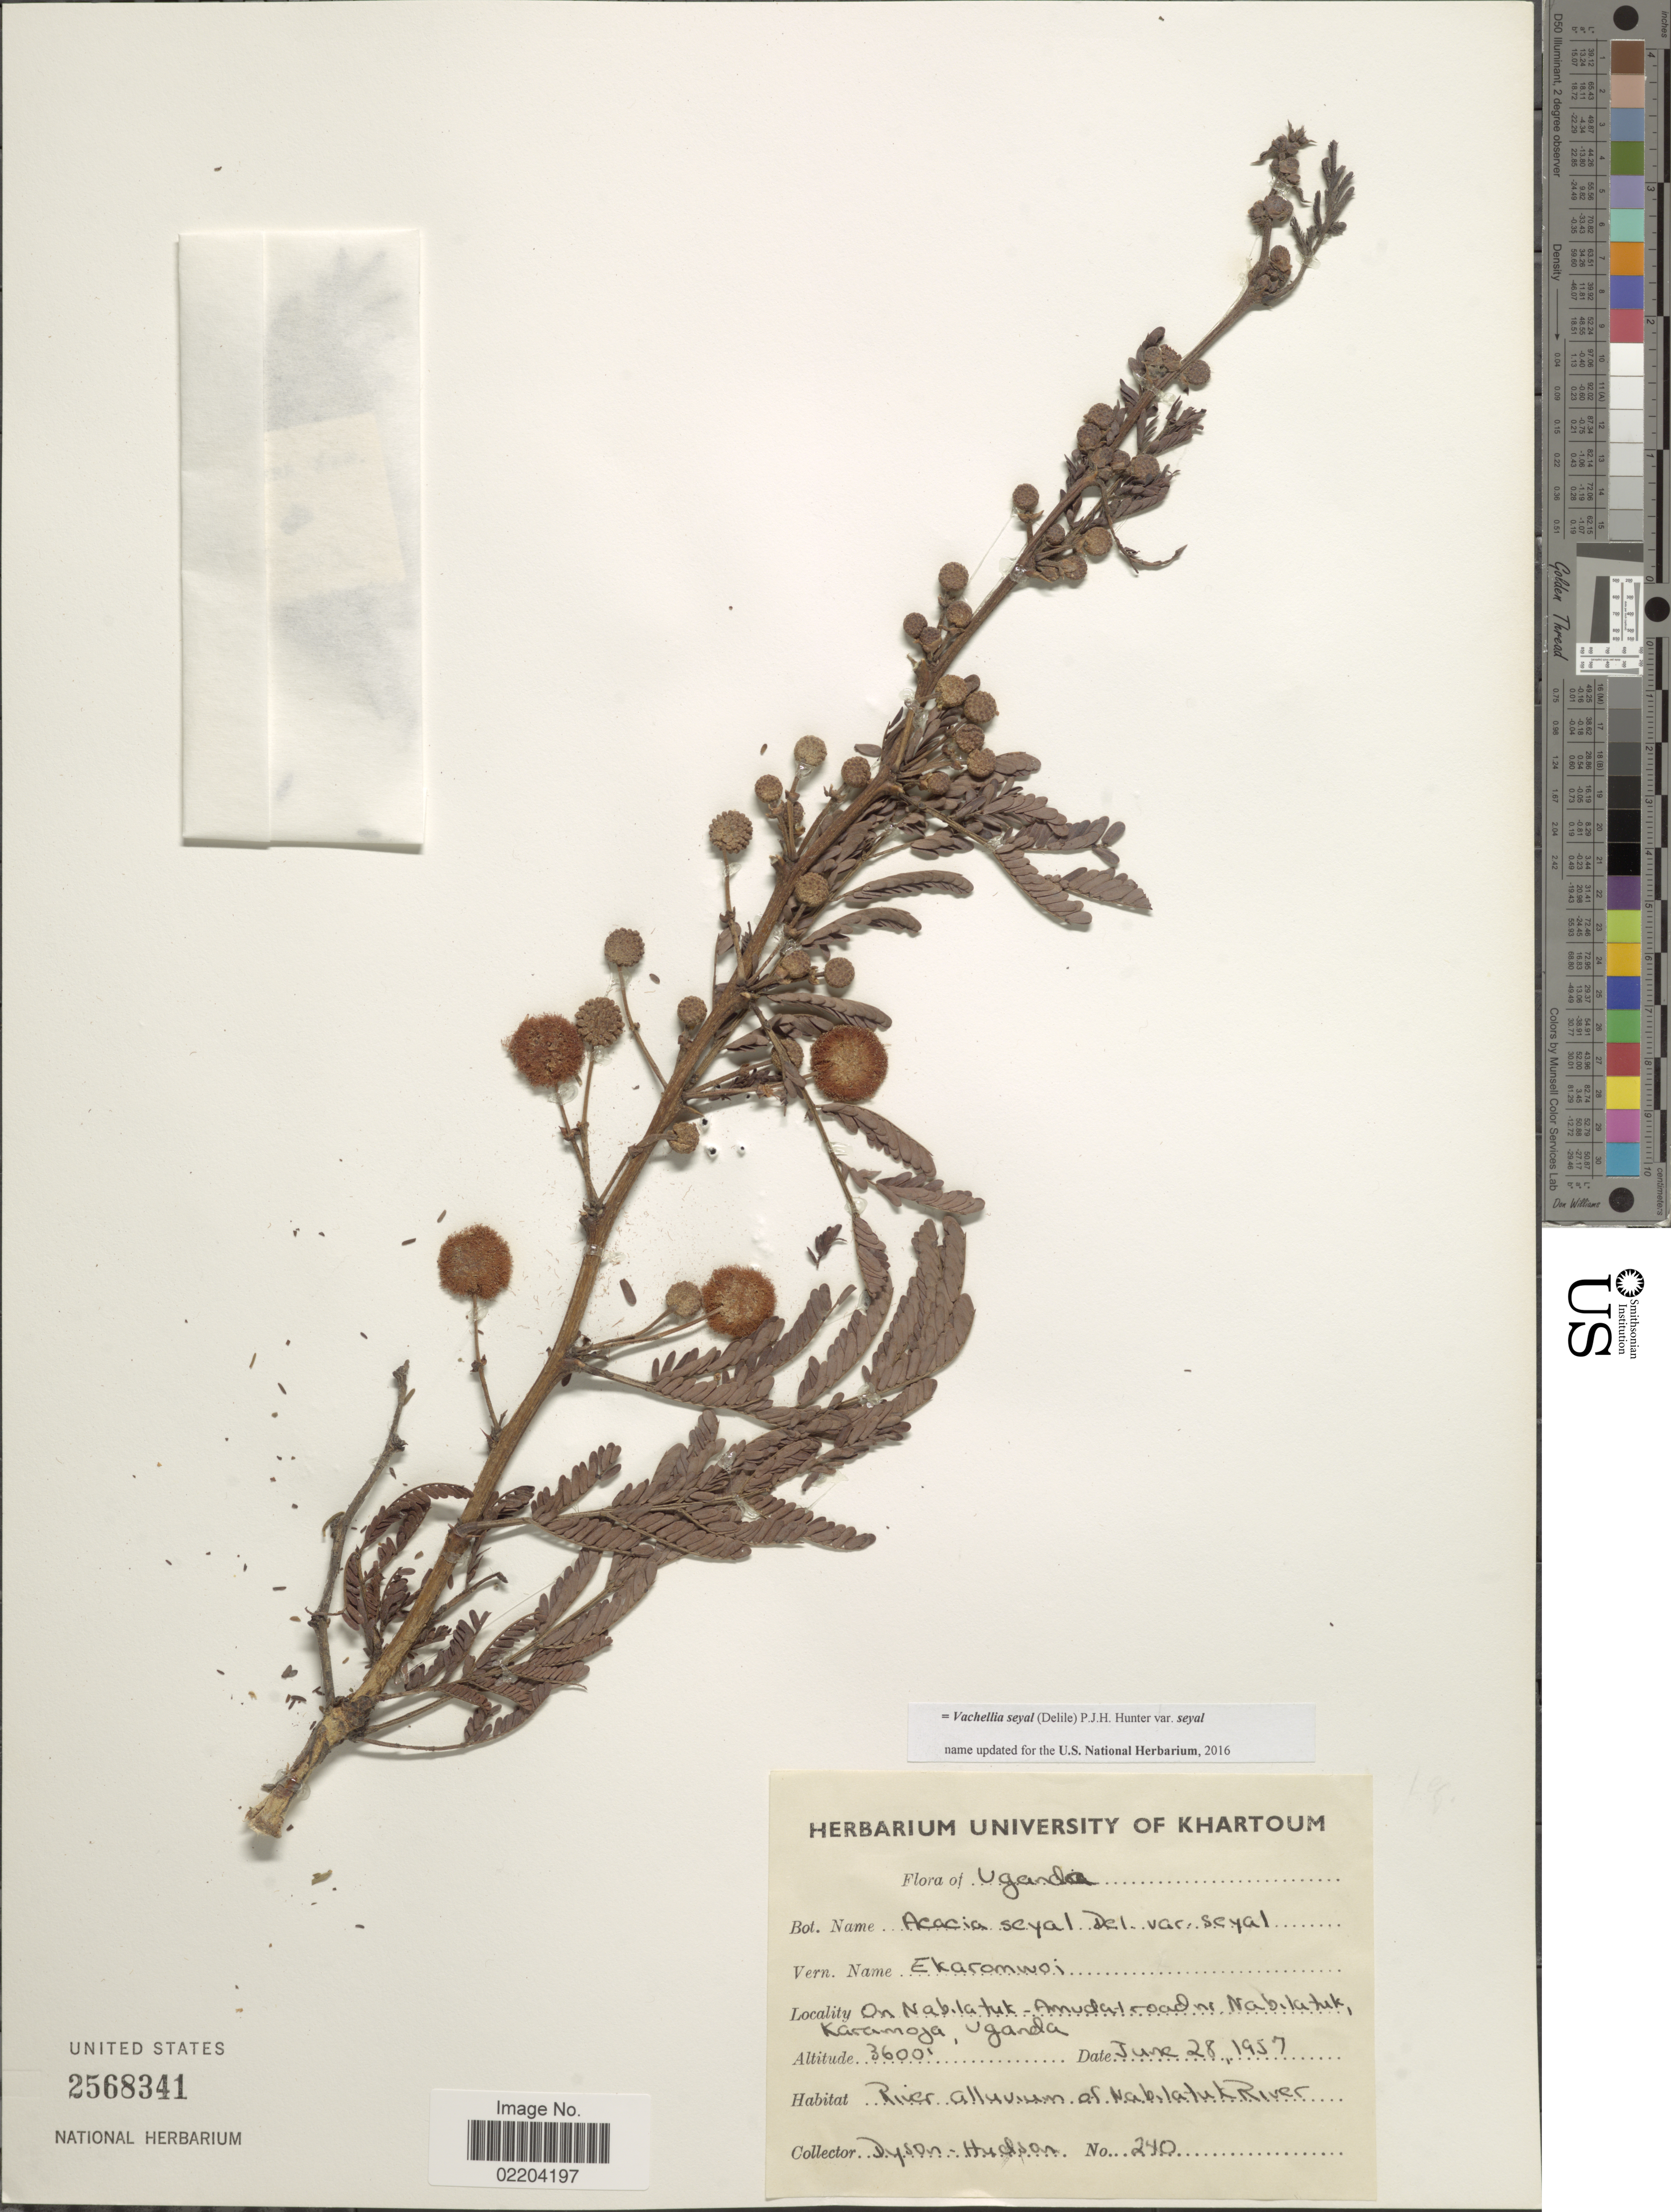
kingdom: Plantae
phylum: Tracheophyta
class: Magnoliopsida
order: Fabales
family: Fabaceae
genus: Vachellia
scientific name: Vachellia seyal var. seyal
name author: (Delile) P.J.H. Hurter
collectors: Dyson-Hudson, --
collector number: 240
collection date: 1957-06-28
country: Uganda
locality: On Nabilatut - Amuda road nr Nabilatut Karamoja, Uganda.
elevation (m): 1097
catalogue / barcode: US 2568341